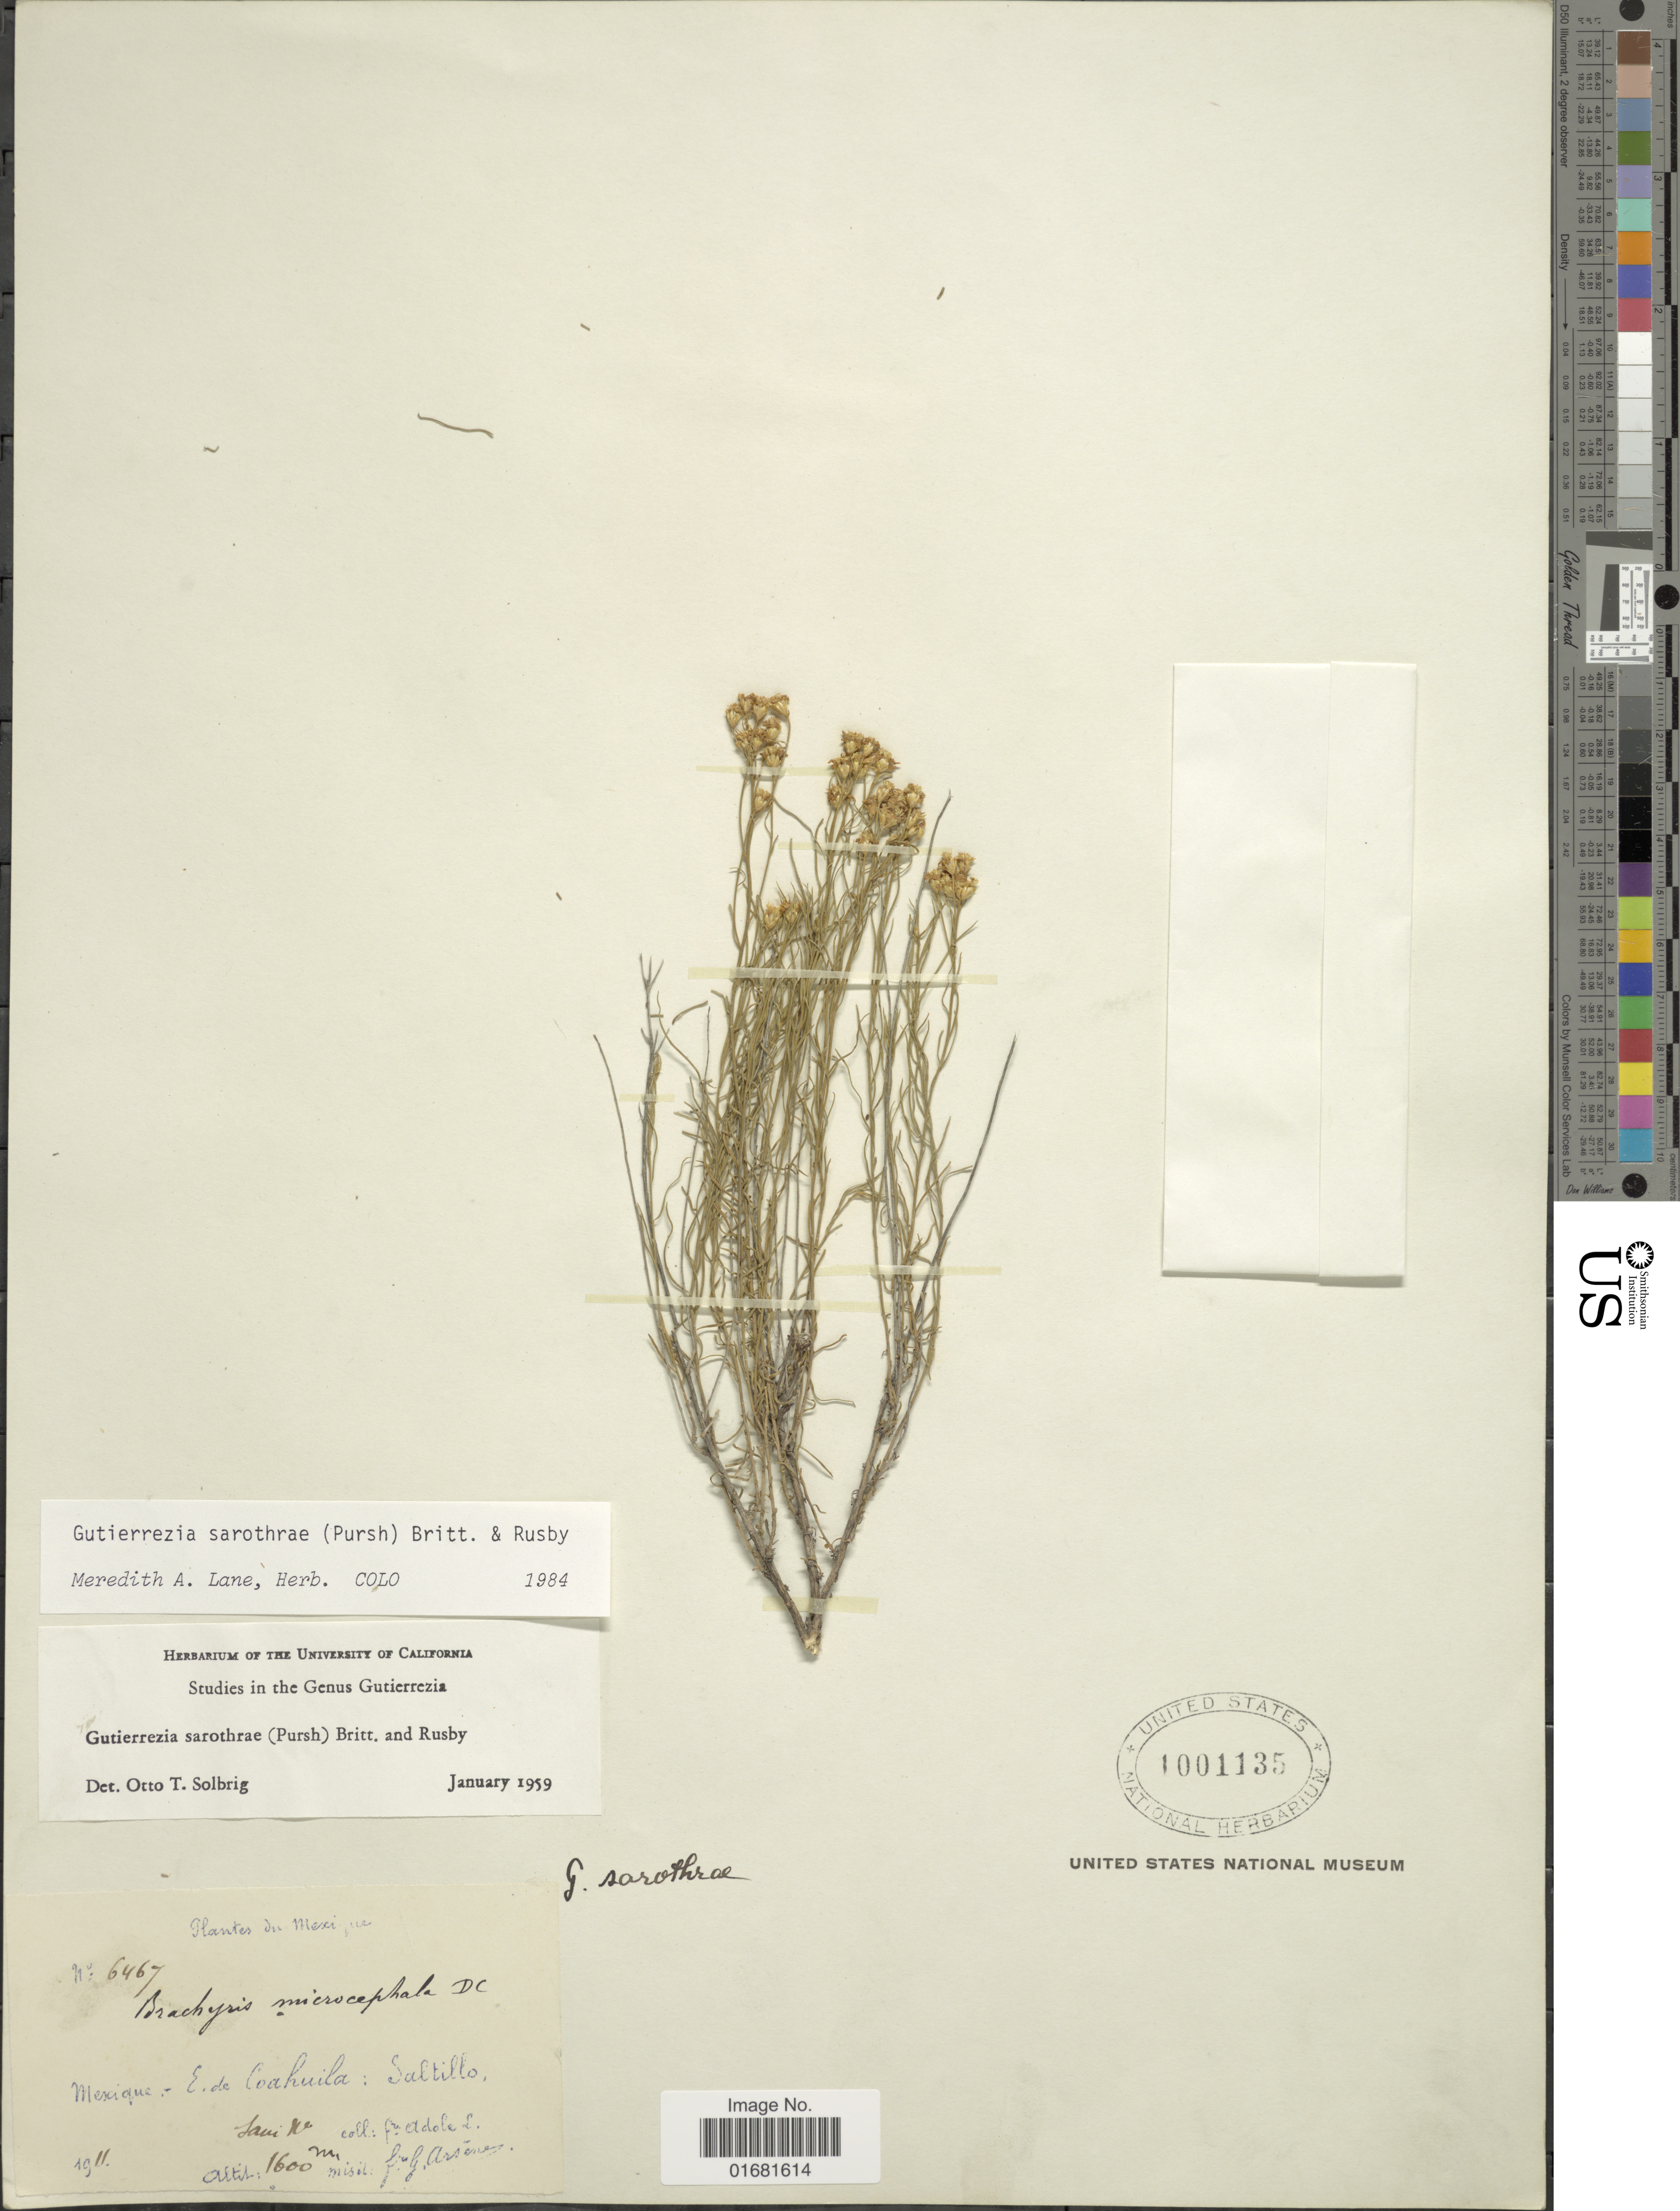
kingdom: Plantae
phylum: Tracheophyta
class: Magnoliopsida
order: Asterales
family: Asteraceae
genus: Gutierrezia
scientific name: Gutierrezia sarothrae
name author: (Pursh) Britton & Rusby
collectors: Bro. Adole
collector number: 6467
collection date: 1911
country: Mexico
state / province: Coahuila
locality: Mexique - E. de Coahuila: Saltillo.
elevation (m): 1600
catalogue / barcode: US 1001135